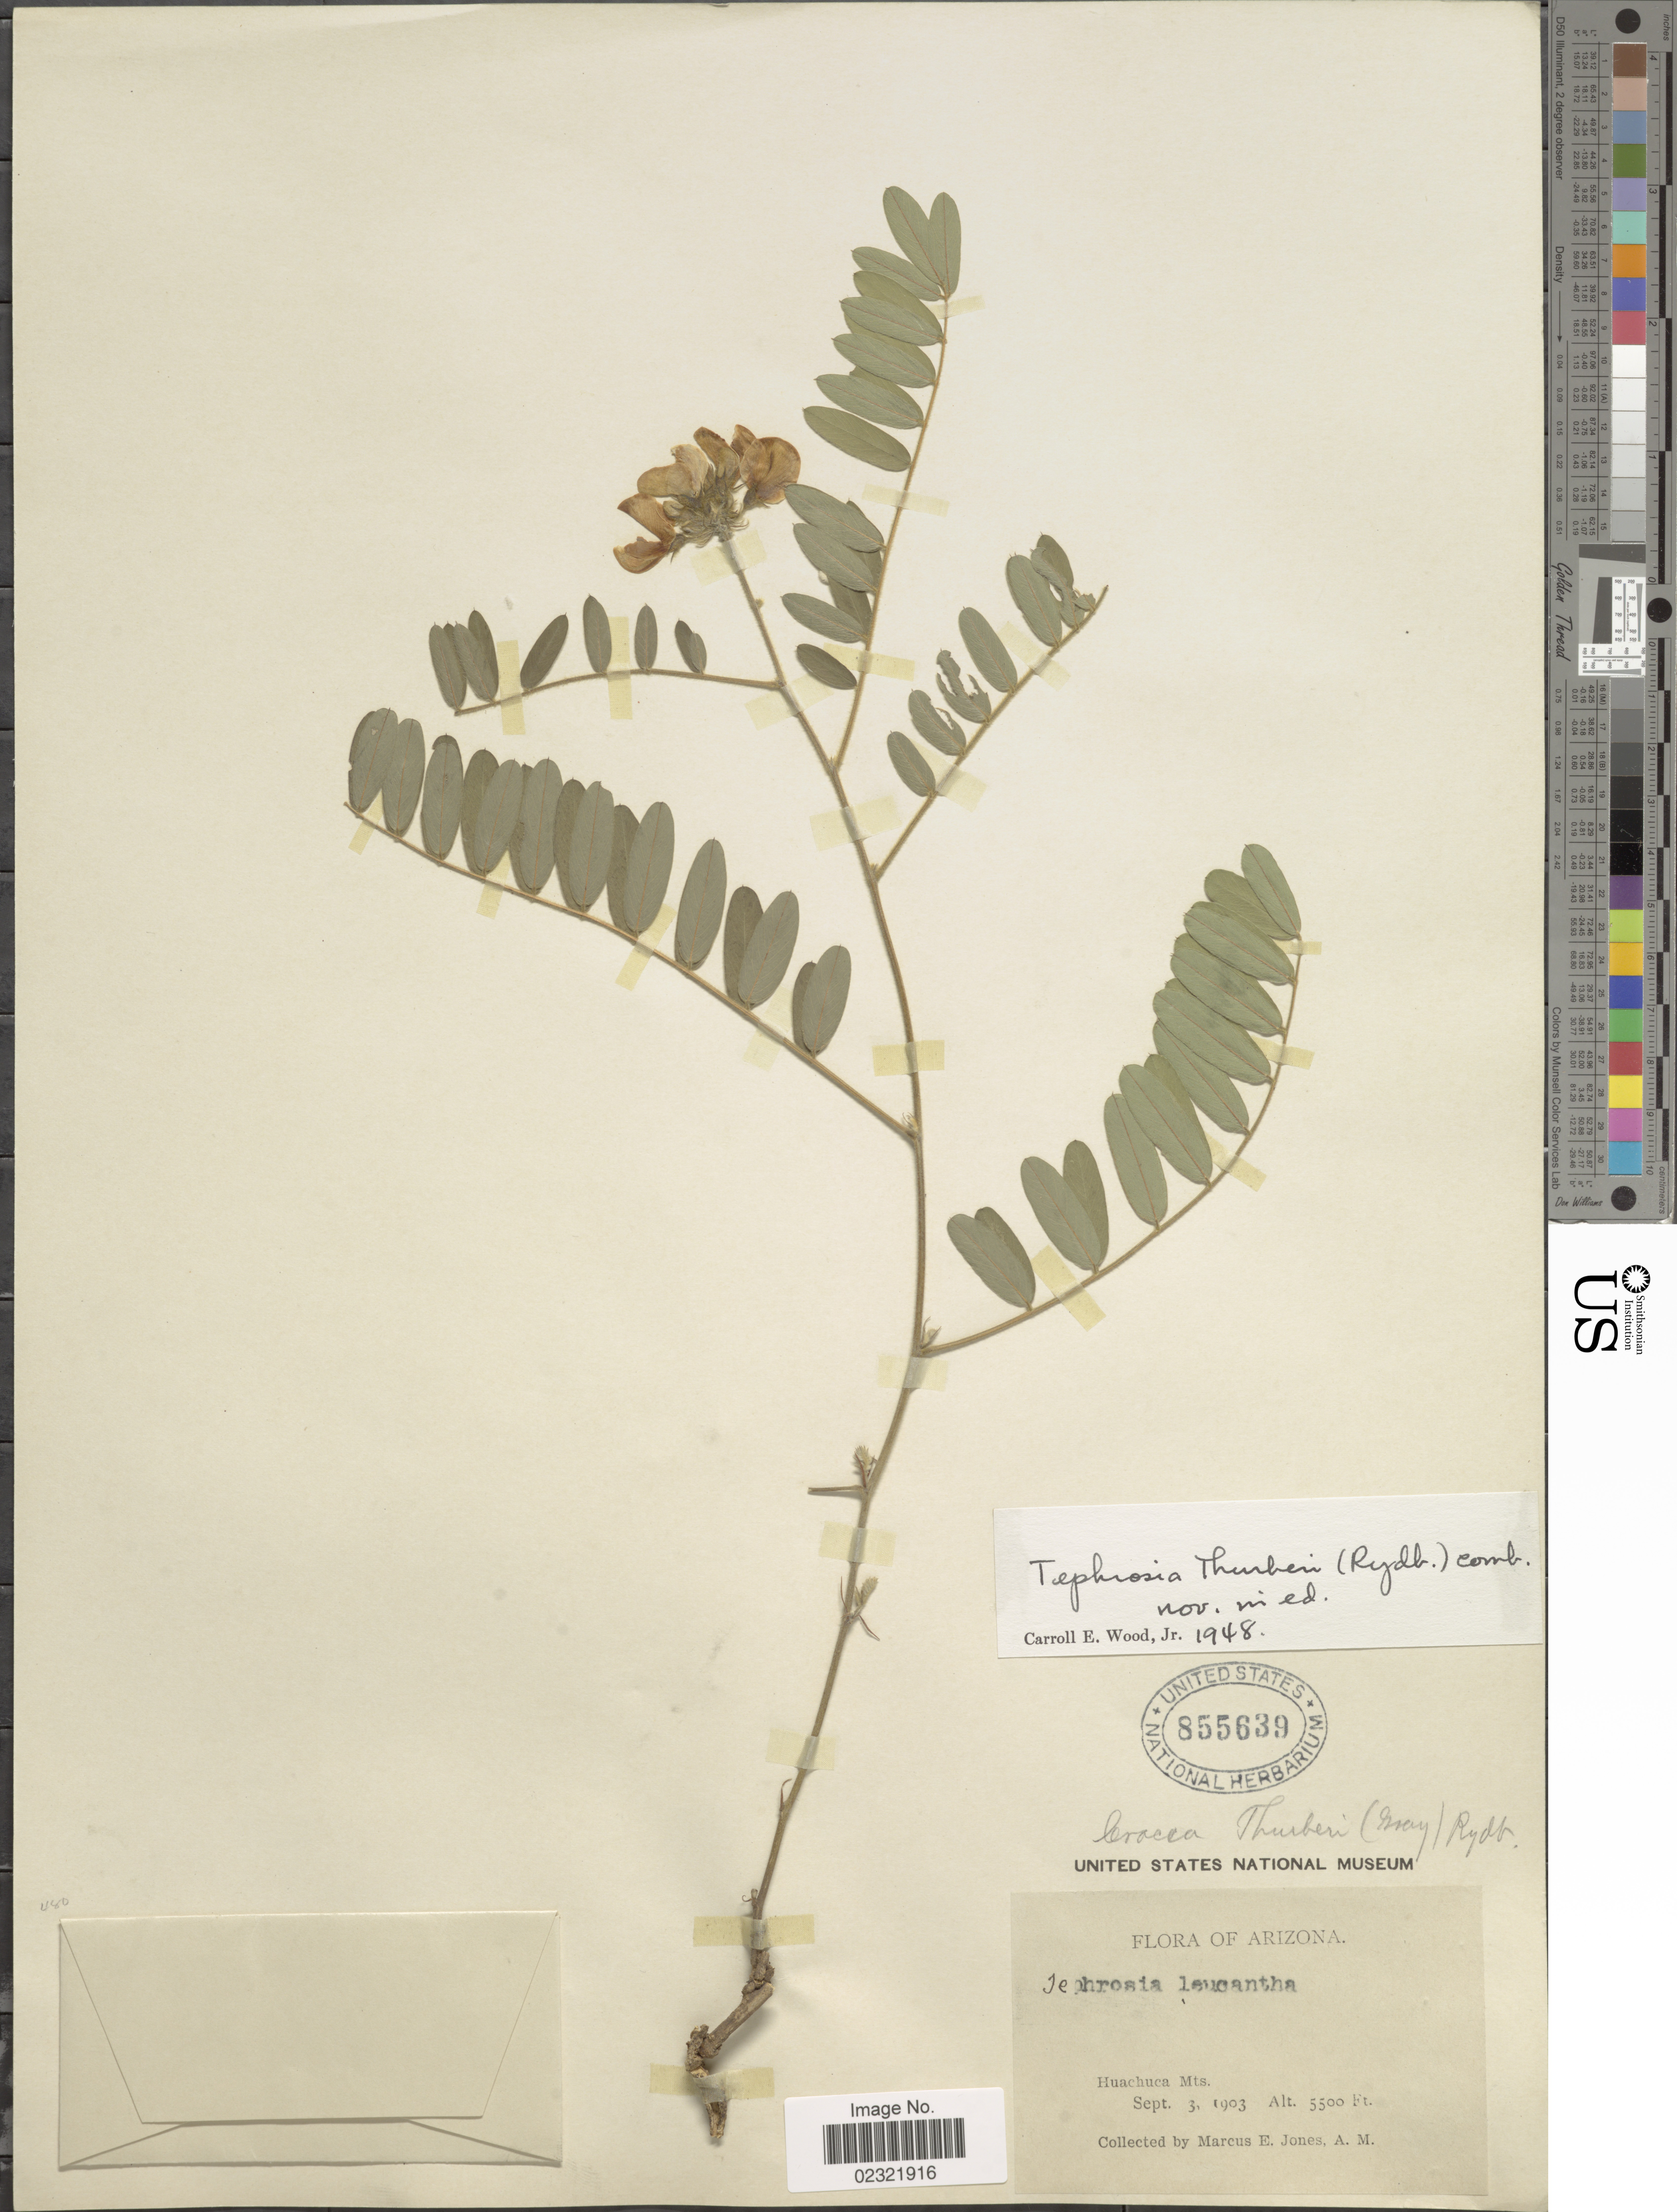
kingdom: Plantae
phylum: Tracheophyta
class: Magnoliopsida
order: Fabales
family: Fabaceae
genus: Tephrosia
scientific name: Tephrosia thurberi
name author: (Rydb.) C.E. Wood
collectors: M. E. Jones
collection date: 1903-09-03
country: United States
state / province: Arizona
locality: Huachuca Mts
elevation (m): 1676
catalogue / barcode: US 855639